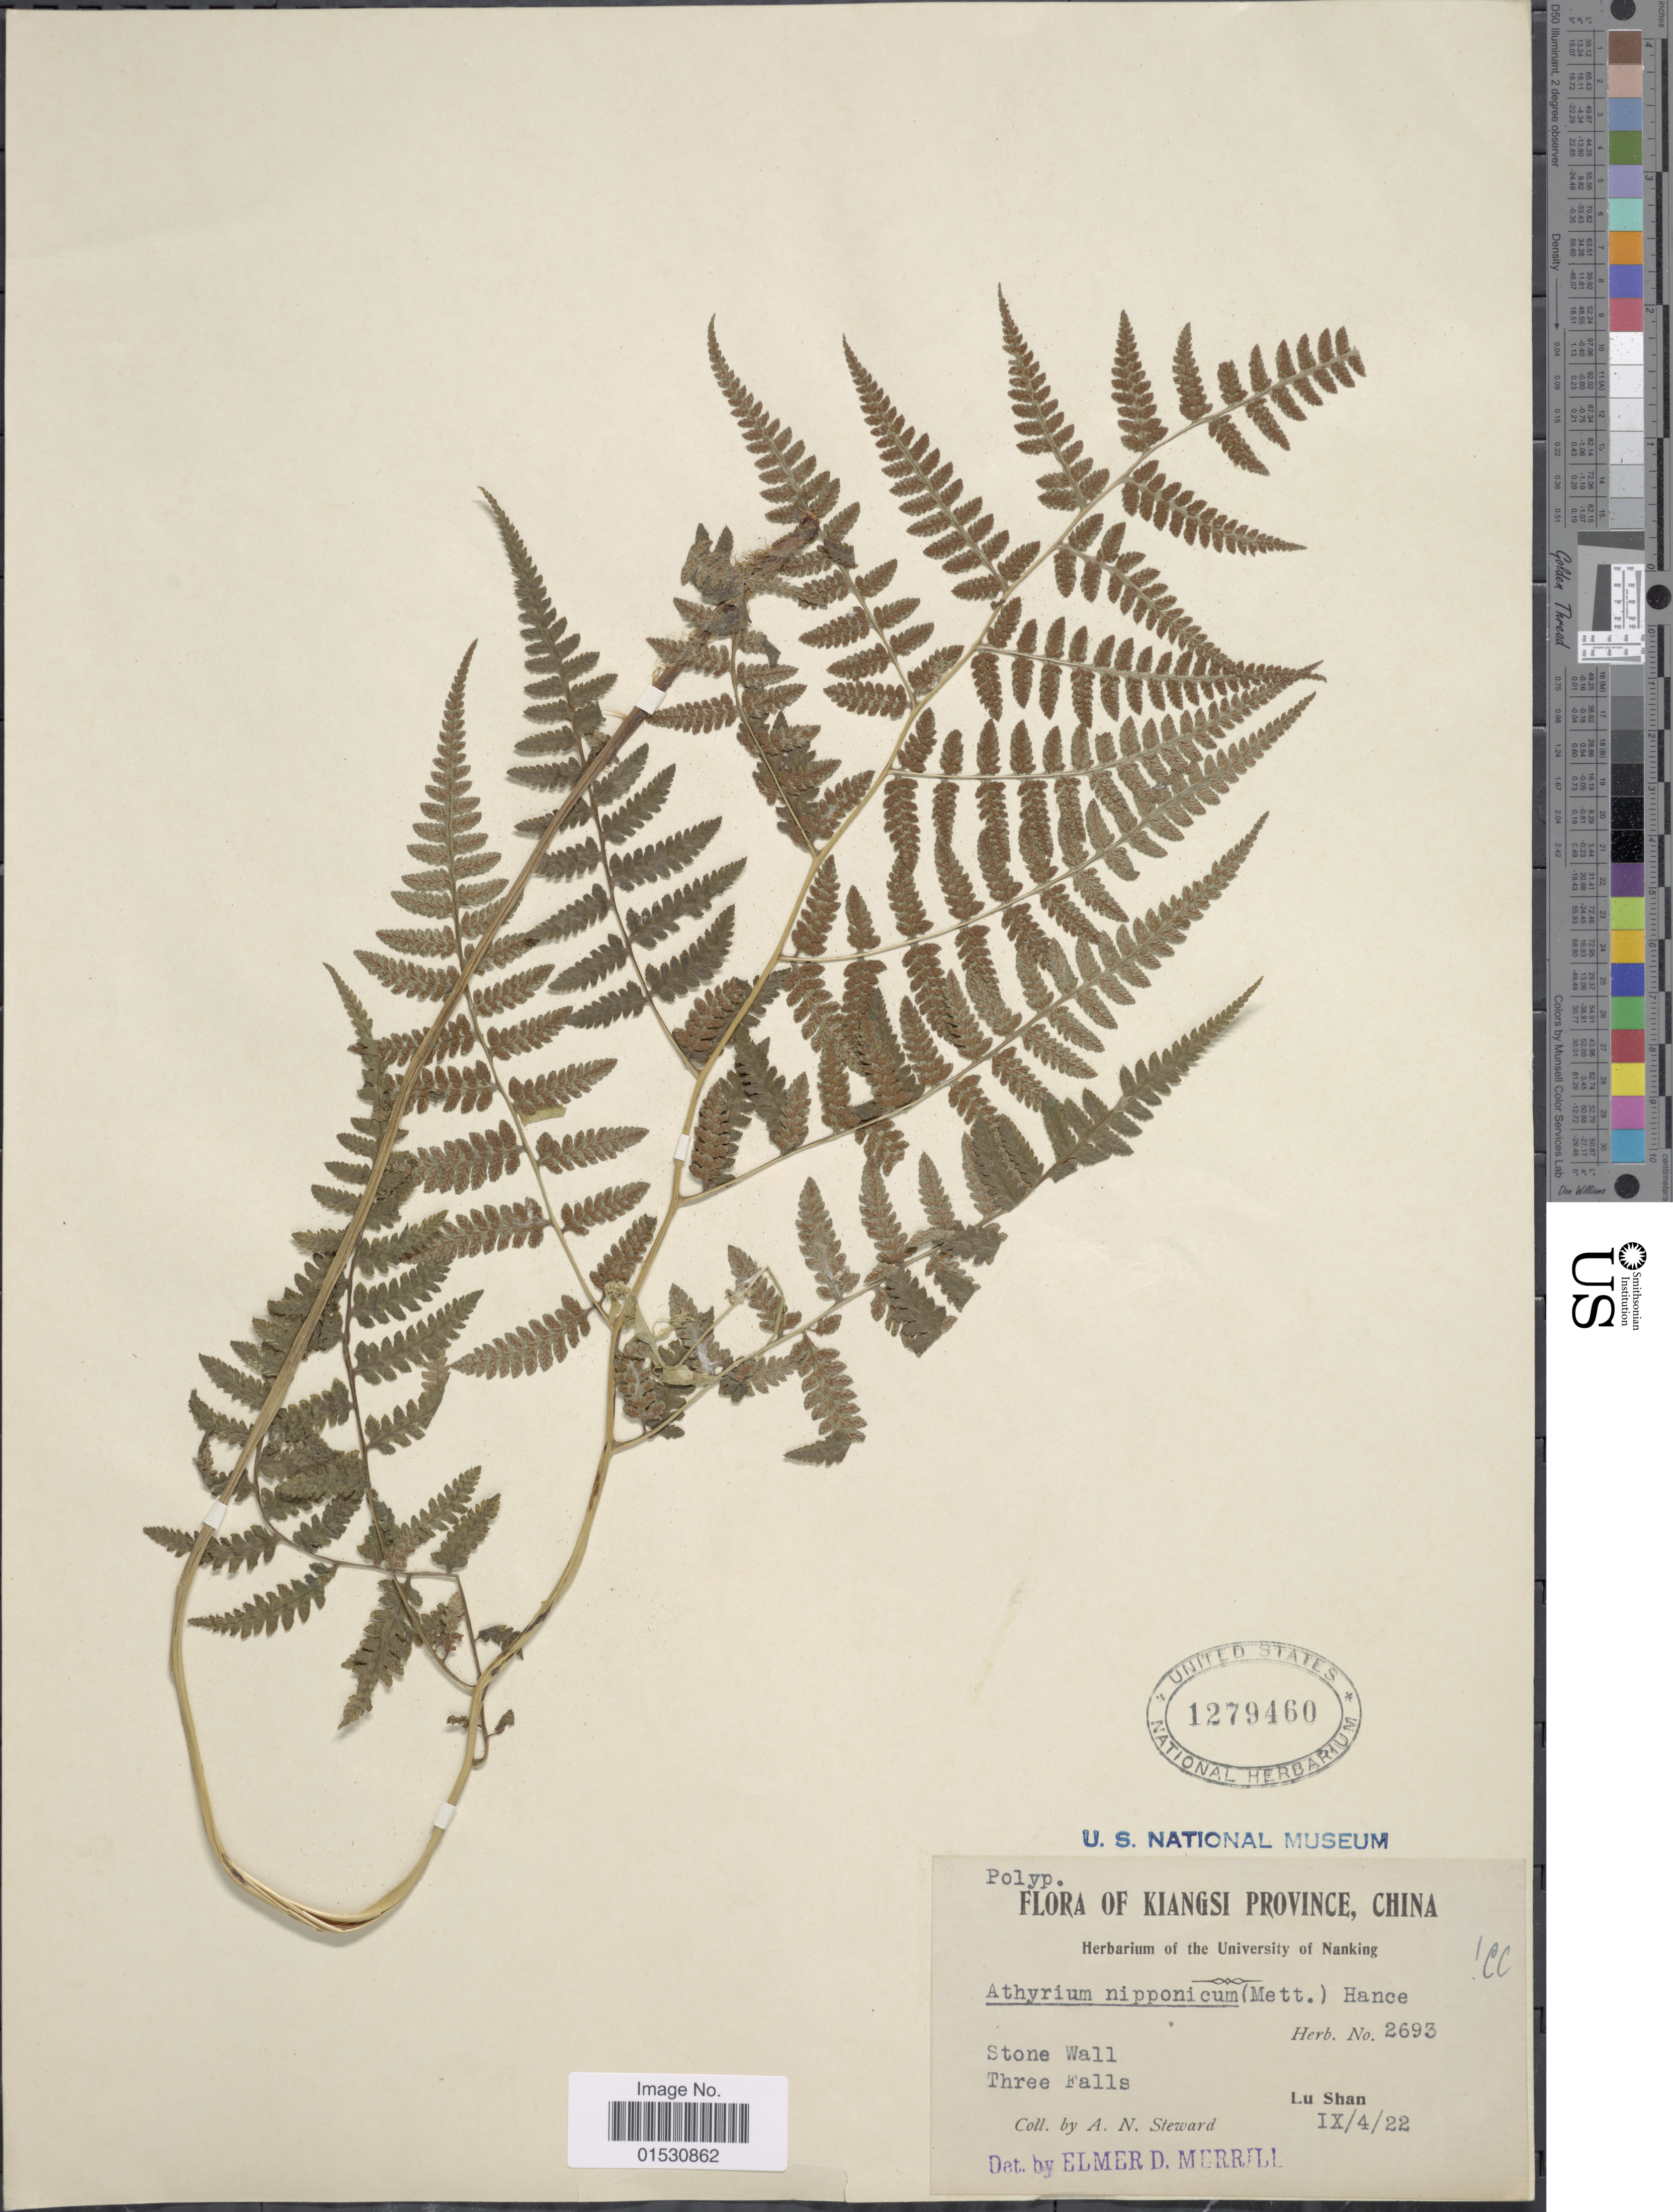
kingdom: Plantae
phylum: Tracheophyta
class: Polypodiopsida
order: Polypodiales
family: Athyriaceae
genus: Athyrium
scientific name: Athyrium nipponicum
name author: (Mett.) Hance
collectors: A. N. Steward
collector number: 2693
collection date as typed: Transcribed d/m/y: 4/9/22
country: China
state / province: Jiangxi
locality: Kiangsi Province. Stone Wall. Three Falls. Lu Shan.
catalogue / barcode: US 1279460